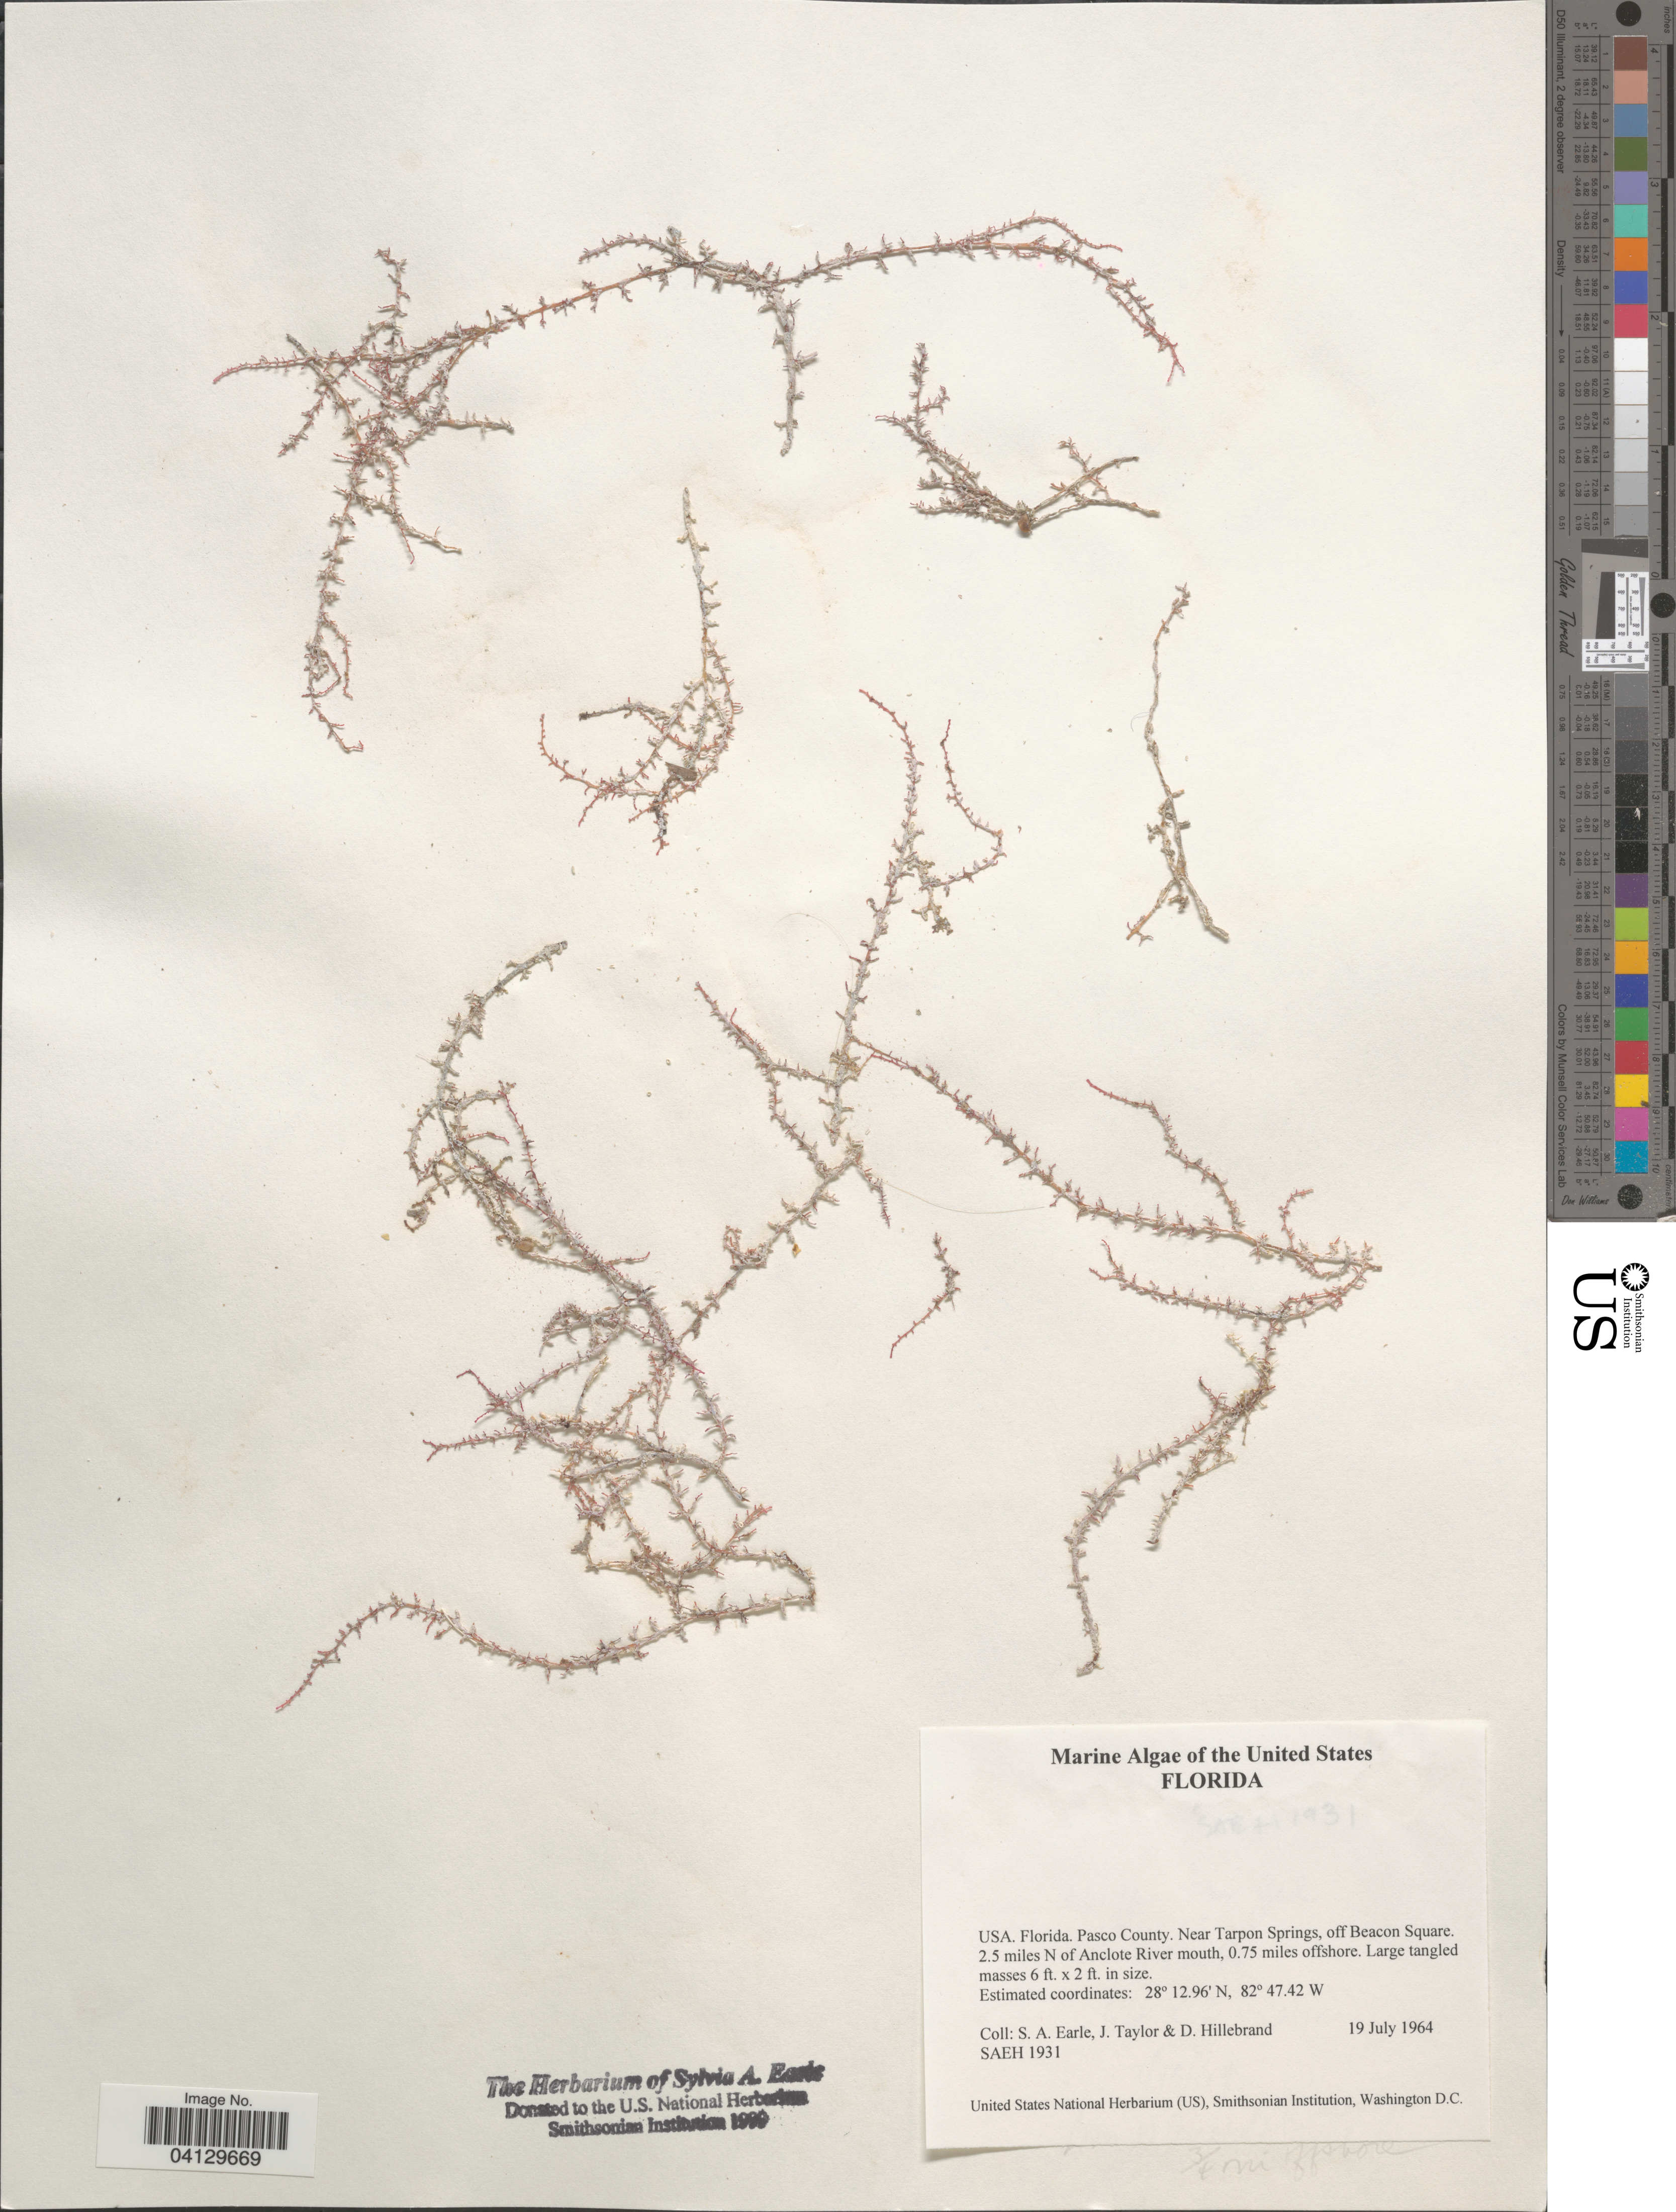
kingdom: Plantae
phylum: Rhodophyta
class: Florideophyceae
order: Corallinales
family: Corallinaceae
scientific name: Crustose Coralline Algae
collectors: S. A. Earle, J. Taylor & D. Hillebrand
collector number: SAEH1931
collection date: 1964-07-19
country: United States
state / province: Florida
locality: Pasco County. Near Tarpon Springs, off Beacon Square. 2.5 miles N of Anclote River mouth, 0.75 miles offshore.